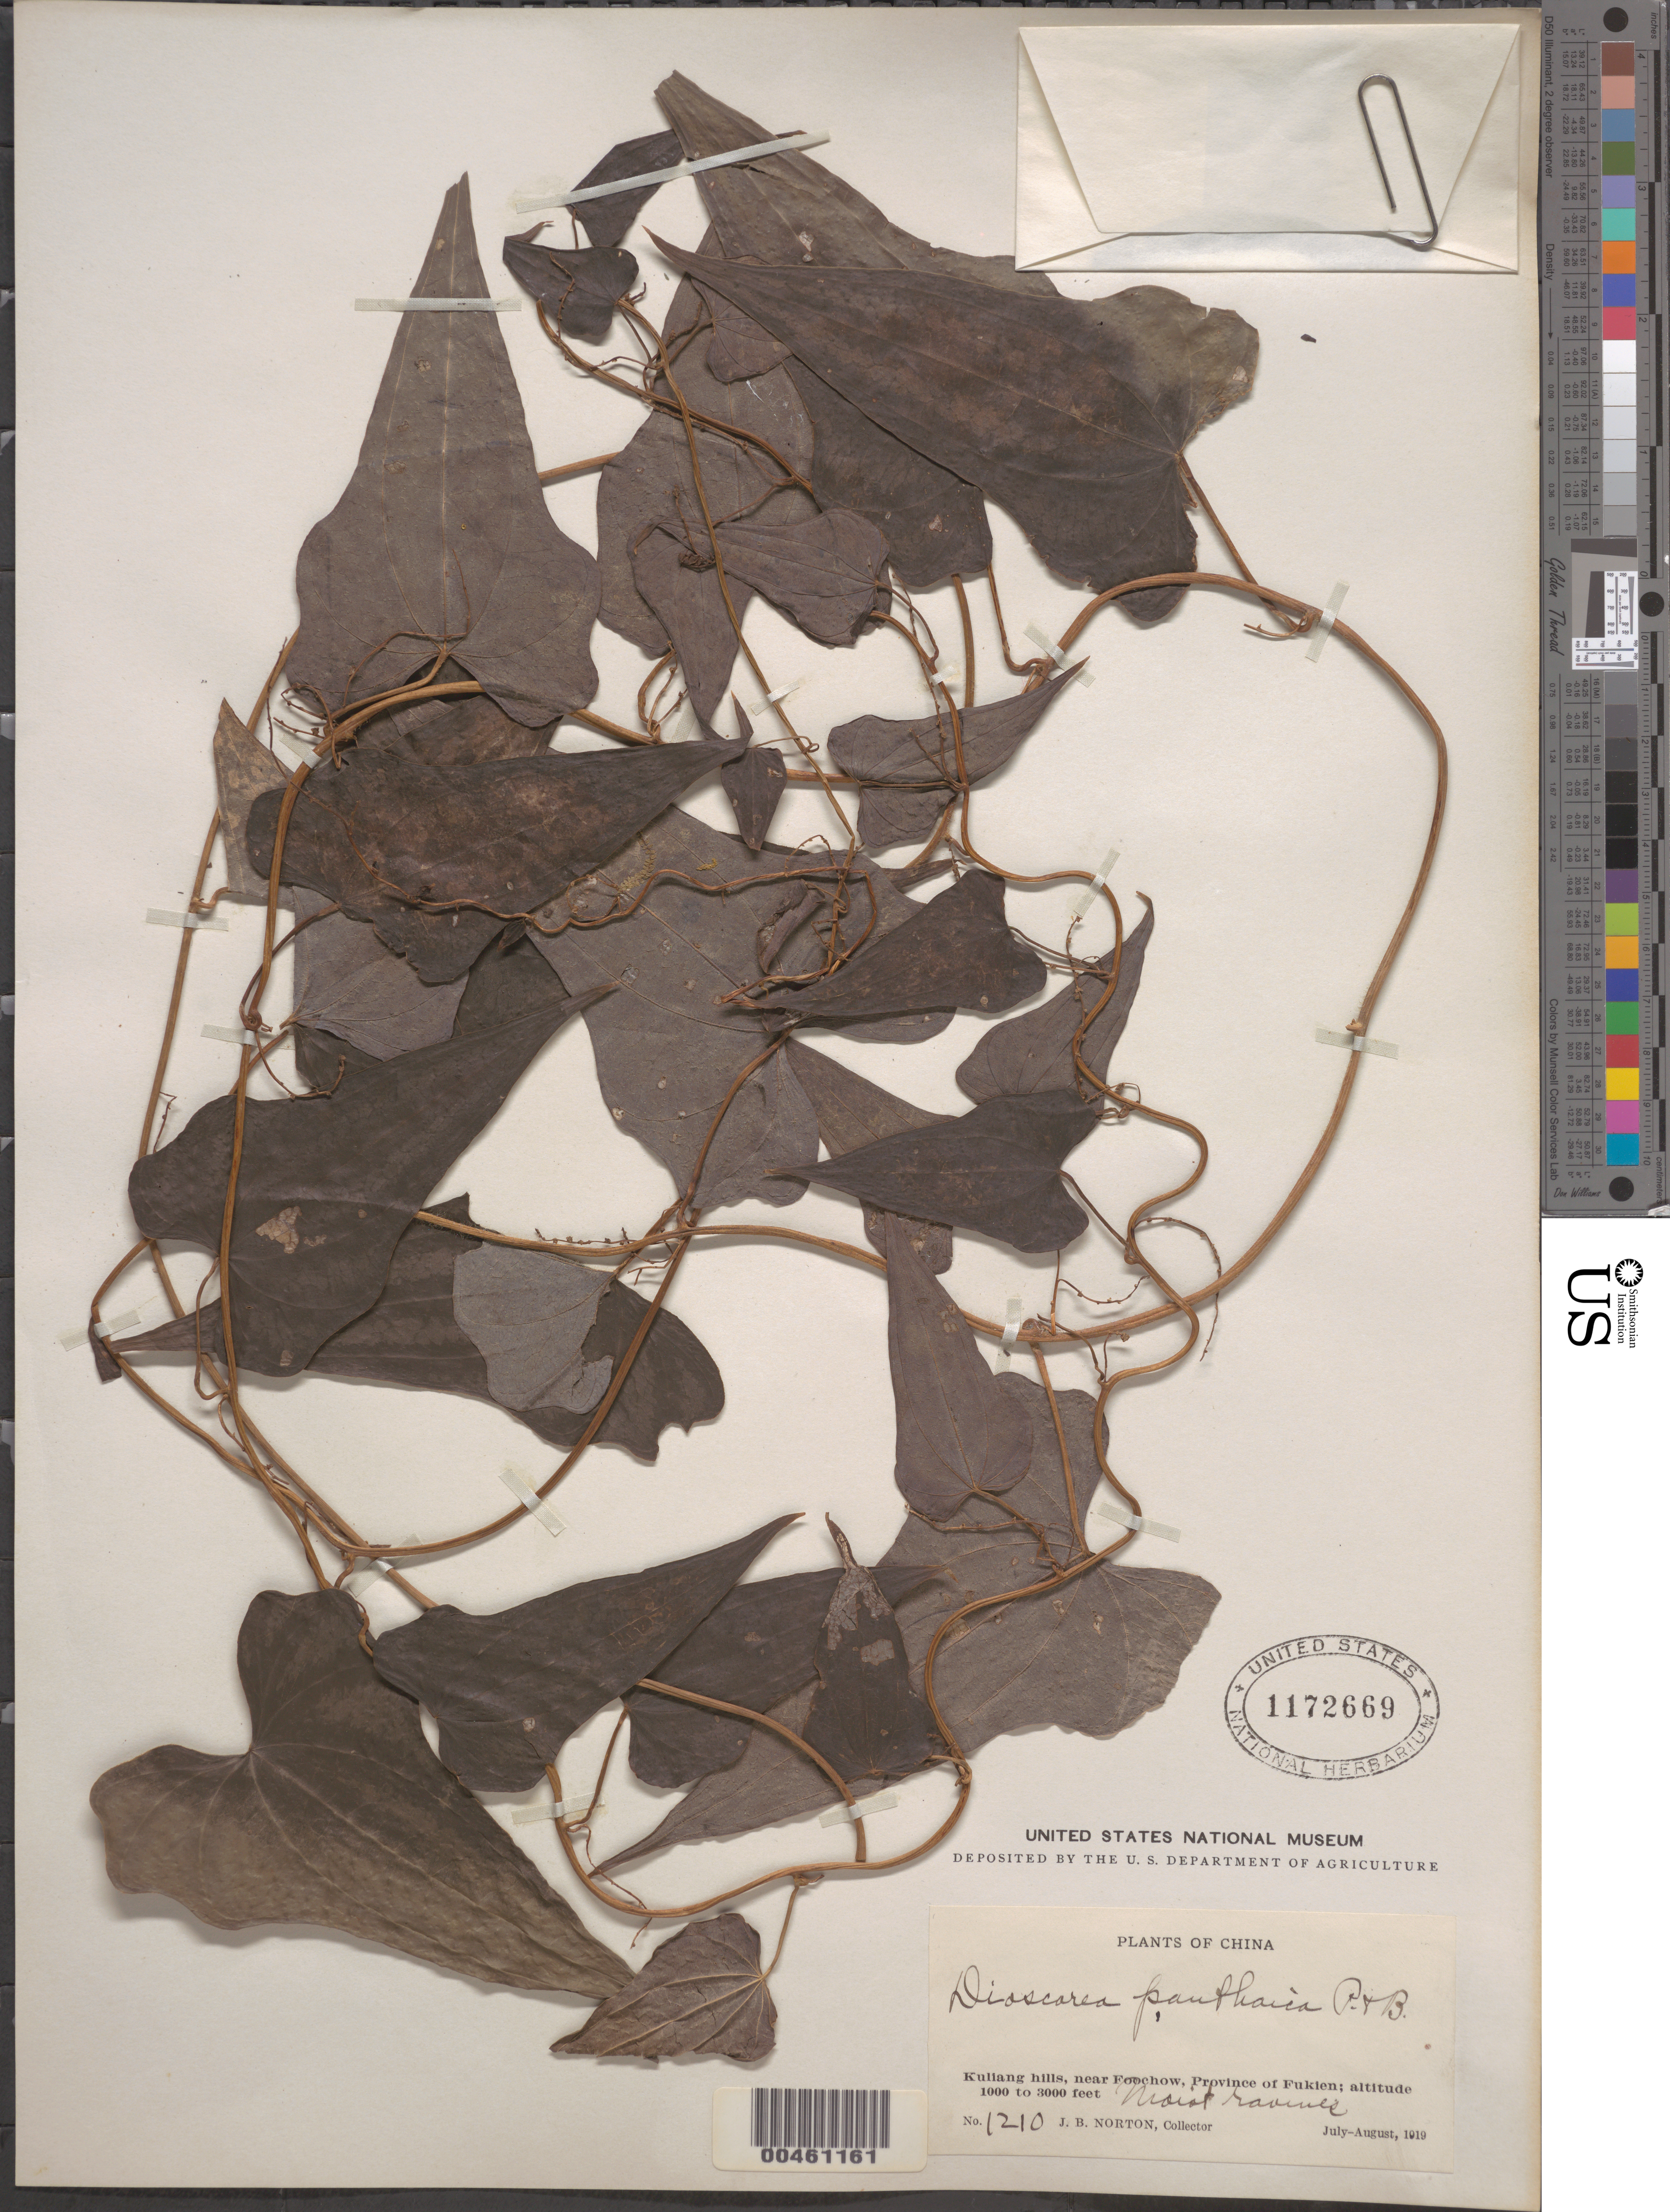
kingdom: Plantae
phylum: Tracheophyta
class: Liliopsida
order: Dioscoreales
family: Dioscoreaceae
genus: Dioscorea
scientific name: Dioscorea panthaica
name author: Prain & Burkill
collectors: J. Norton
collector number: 1210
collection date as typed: Jul 1919 to -- Aug 1919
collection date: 1919-07/1919-08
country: China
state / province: Fujian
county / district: Foochow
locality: Kuliang Hills [Foochow Dist. = Fuzhou Shi]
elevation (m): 305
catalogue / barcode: US 1172669